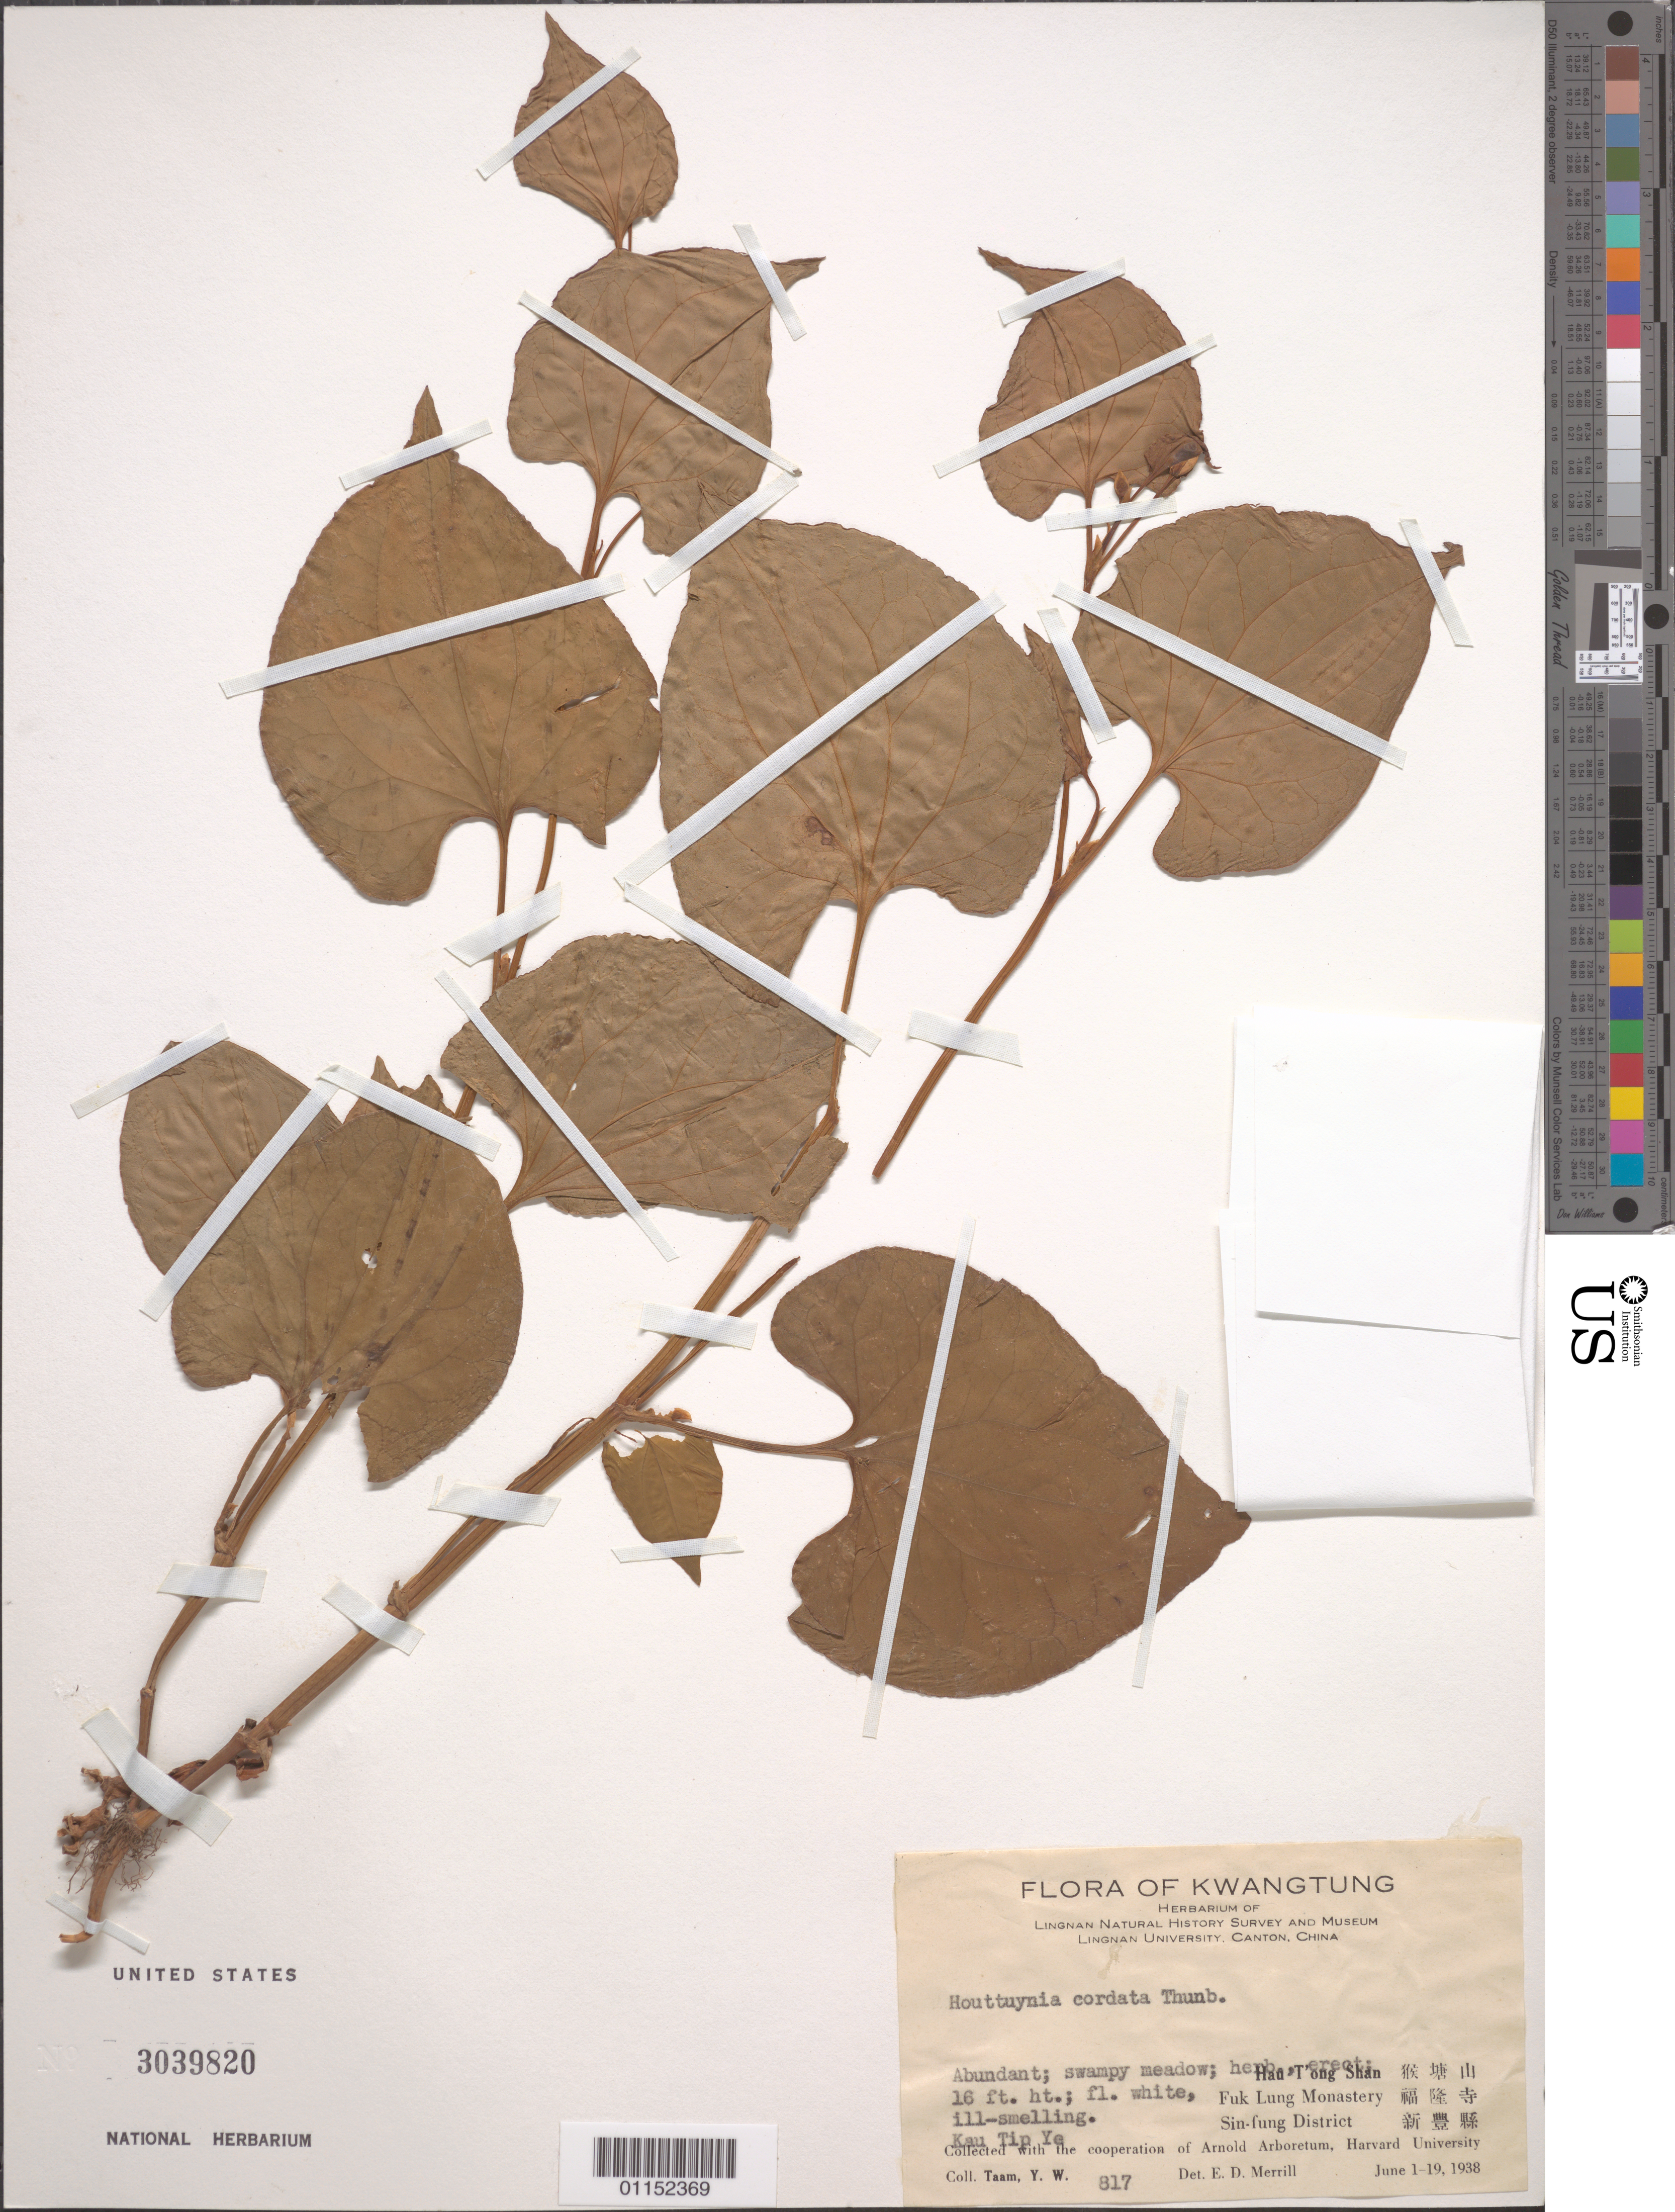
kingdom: Plantae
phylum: Tracheophyta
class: Magnoliopsida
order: Piperales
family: Saururaceae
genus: Houttuynia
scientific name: Houttuynia cordata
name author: Thunb.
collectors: Y. W. Taam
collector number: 817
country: China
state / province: Guangdong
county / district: Sin-fung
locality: Canton, Fuk Lung Monastery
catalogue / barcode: US 3039820